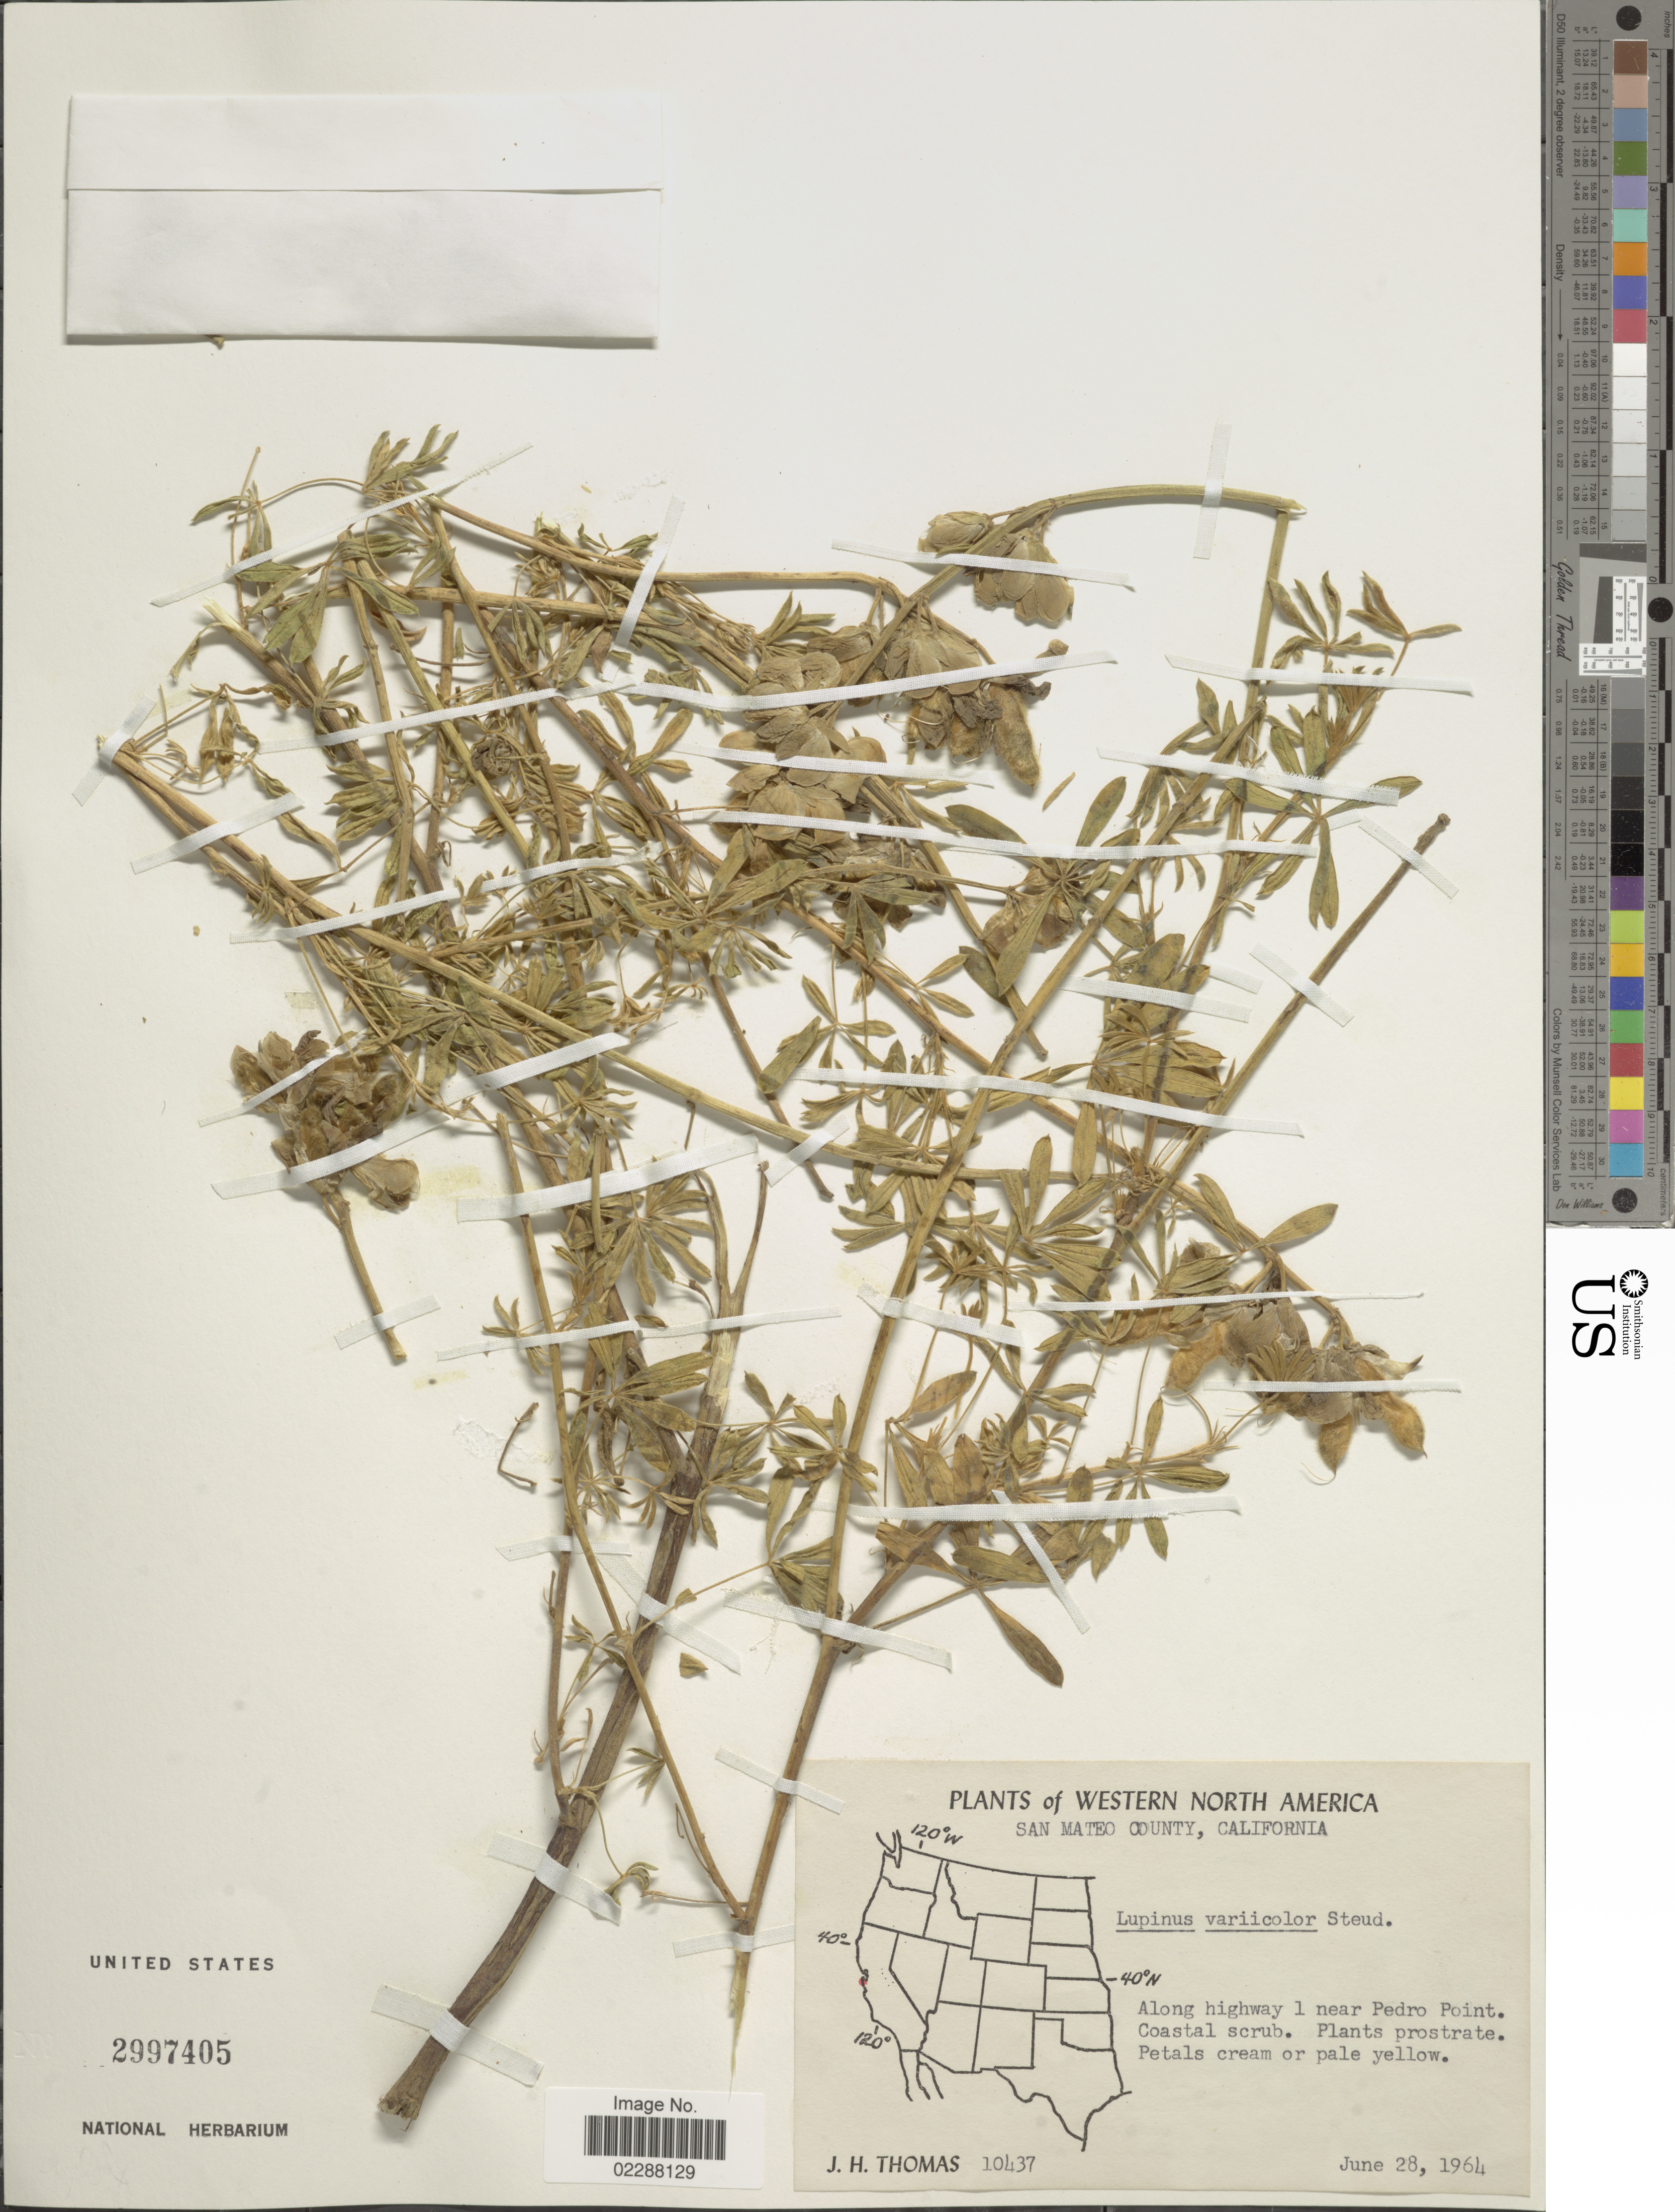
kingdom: Plantae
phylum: Tracheophyta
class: Magnoliopsida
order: Fabales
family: Fabaceae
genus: Lupinus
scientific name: Lupinus variicolor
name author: Steud.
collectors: J. H. Thomas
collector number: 10437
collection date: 1964-06-28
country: United States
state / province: California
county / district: San Mateo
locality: Western North America, San Mateo County, California, Along Highway 1 near Pedro Point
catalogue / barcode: US 2997405